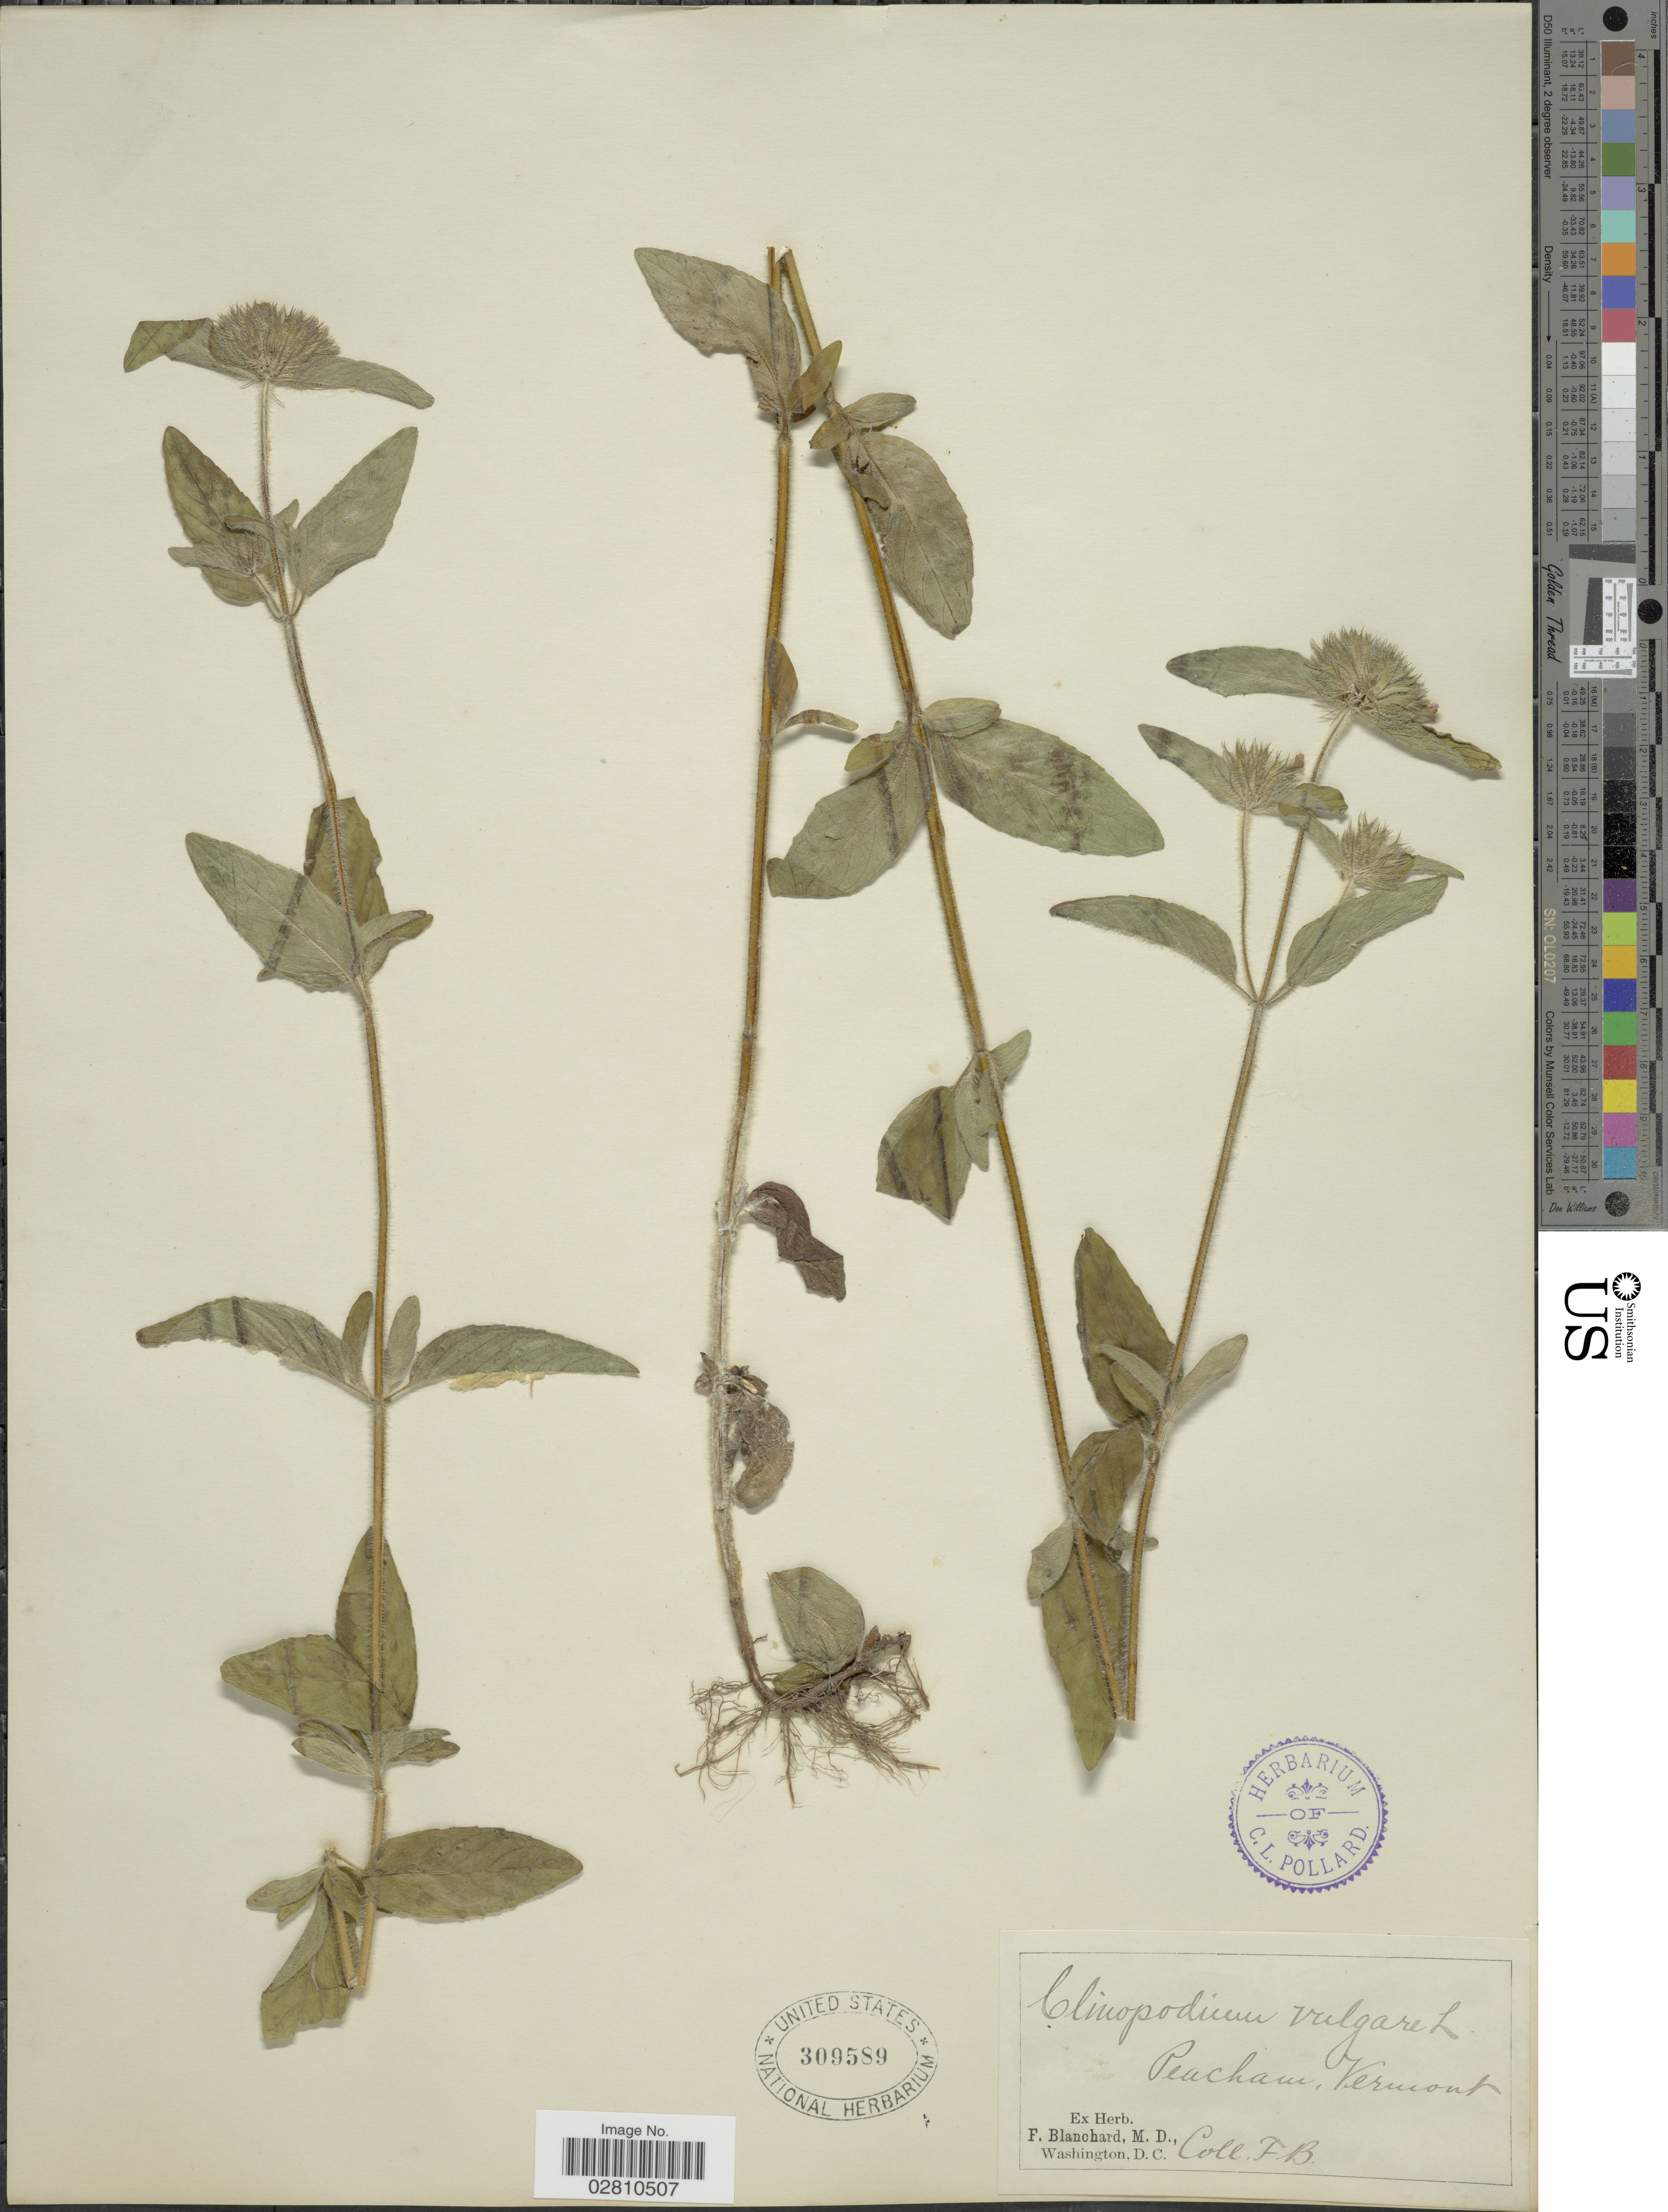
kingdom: Plantae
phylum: Tracheophyta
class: Magnoliopsida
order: Lamiales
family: Lamiaceae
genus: Clinopodium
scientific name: Clinopodium vulgare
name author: L.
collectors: F. Blanchard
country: United States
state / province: Vermont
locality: Peacham.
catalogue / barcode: US 309589